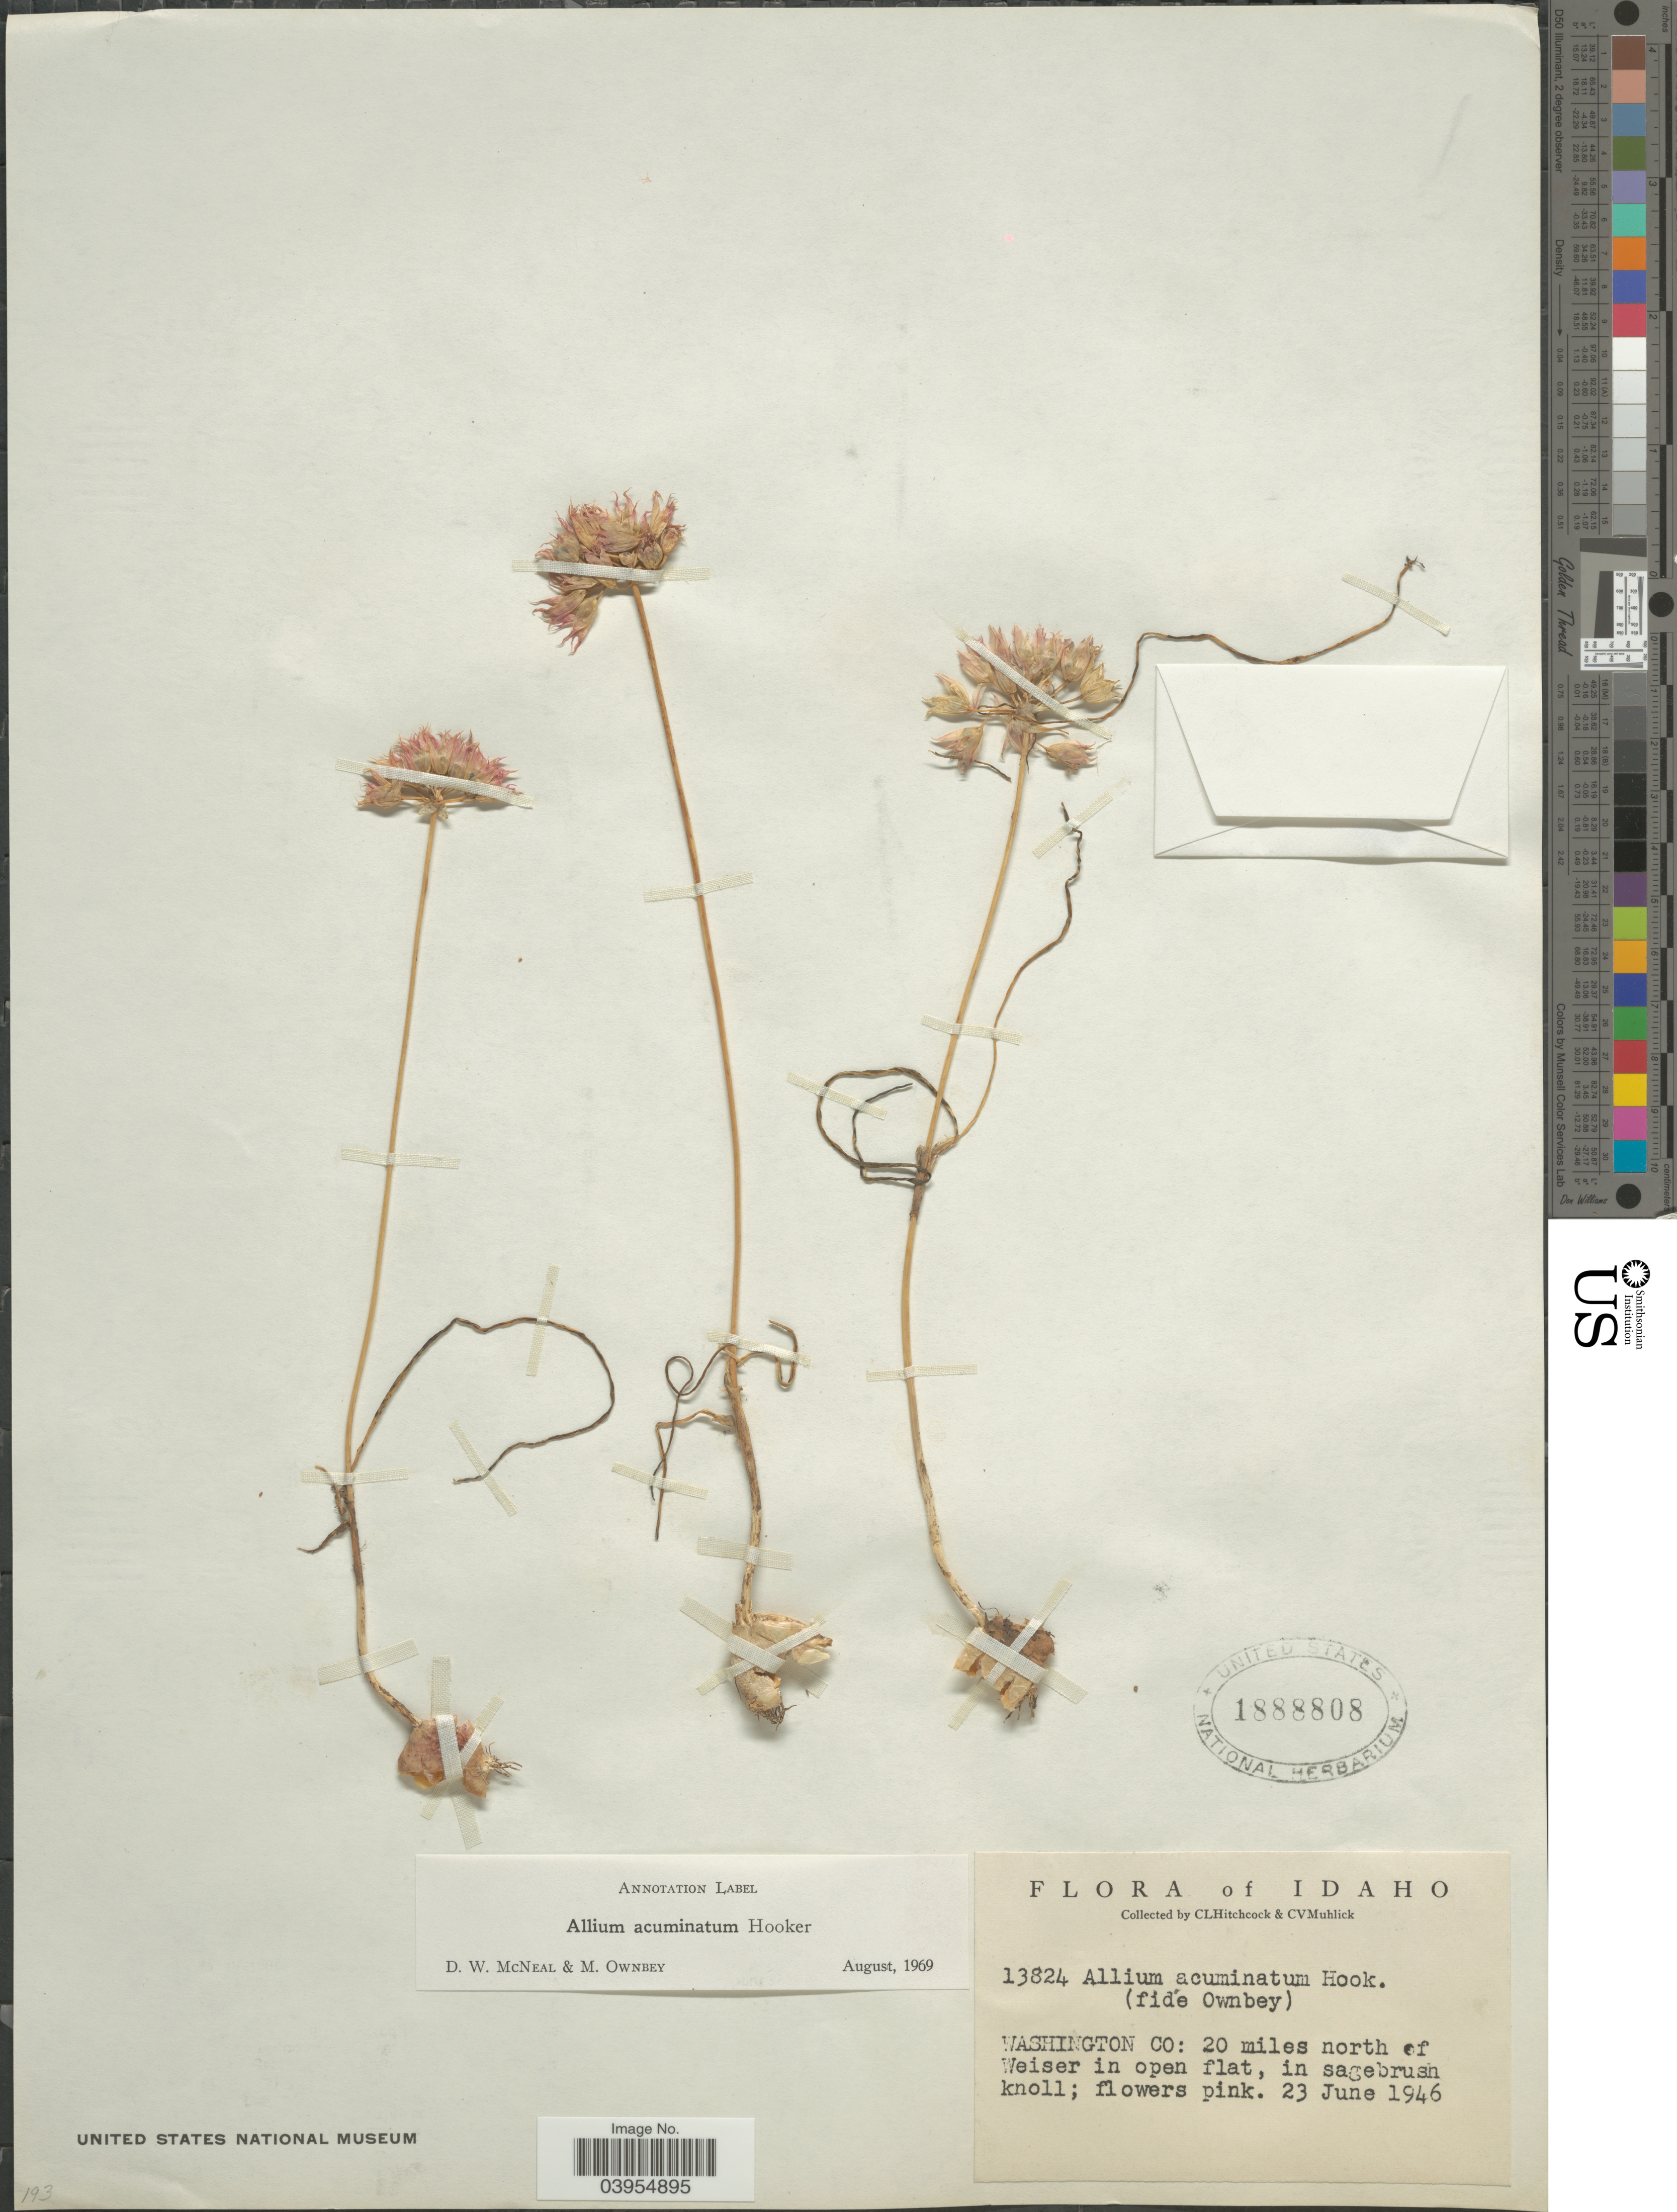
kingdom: Plantae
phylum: Tracheophyta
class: Liliopsida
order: Asparagales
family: Amaryllidaceae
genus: Allium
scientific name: Allium acuminatum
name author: Hook.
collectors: C. L. Hitchcock & C. V. Muhlick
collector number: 13824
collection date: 1946-06-23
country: United States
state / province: Idaho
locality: Washington Co: 20 miles north of Weiser in open flat, in sagebrush knoll.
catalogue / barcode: US 1888808